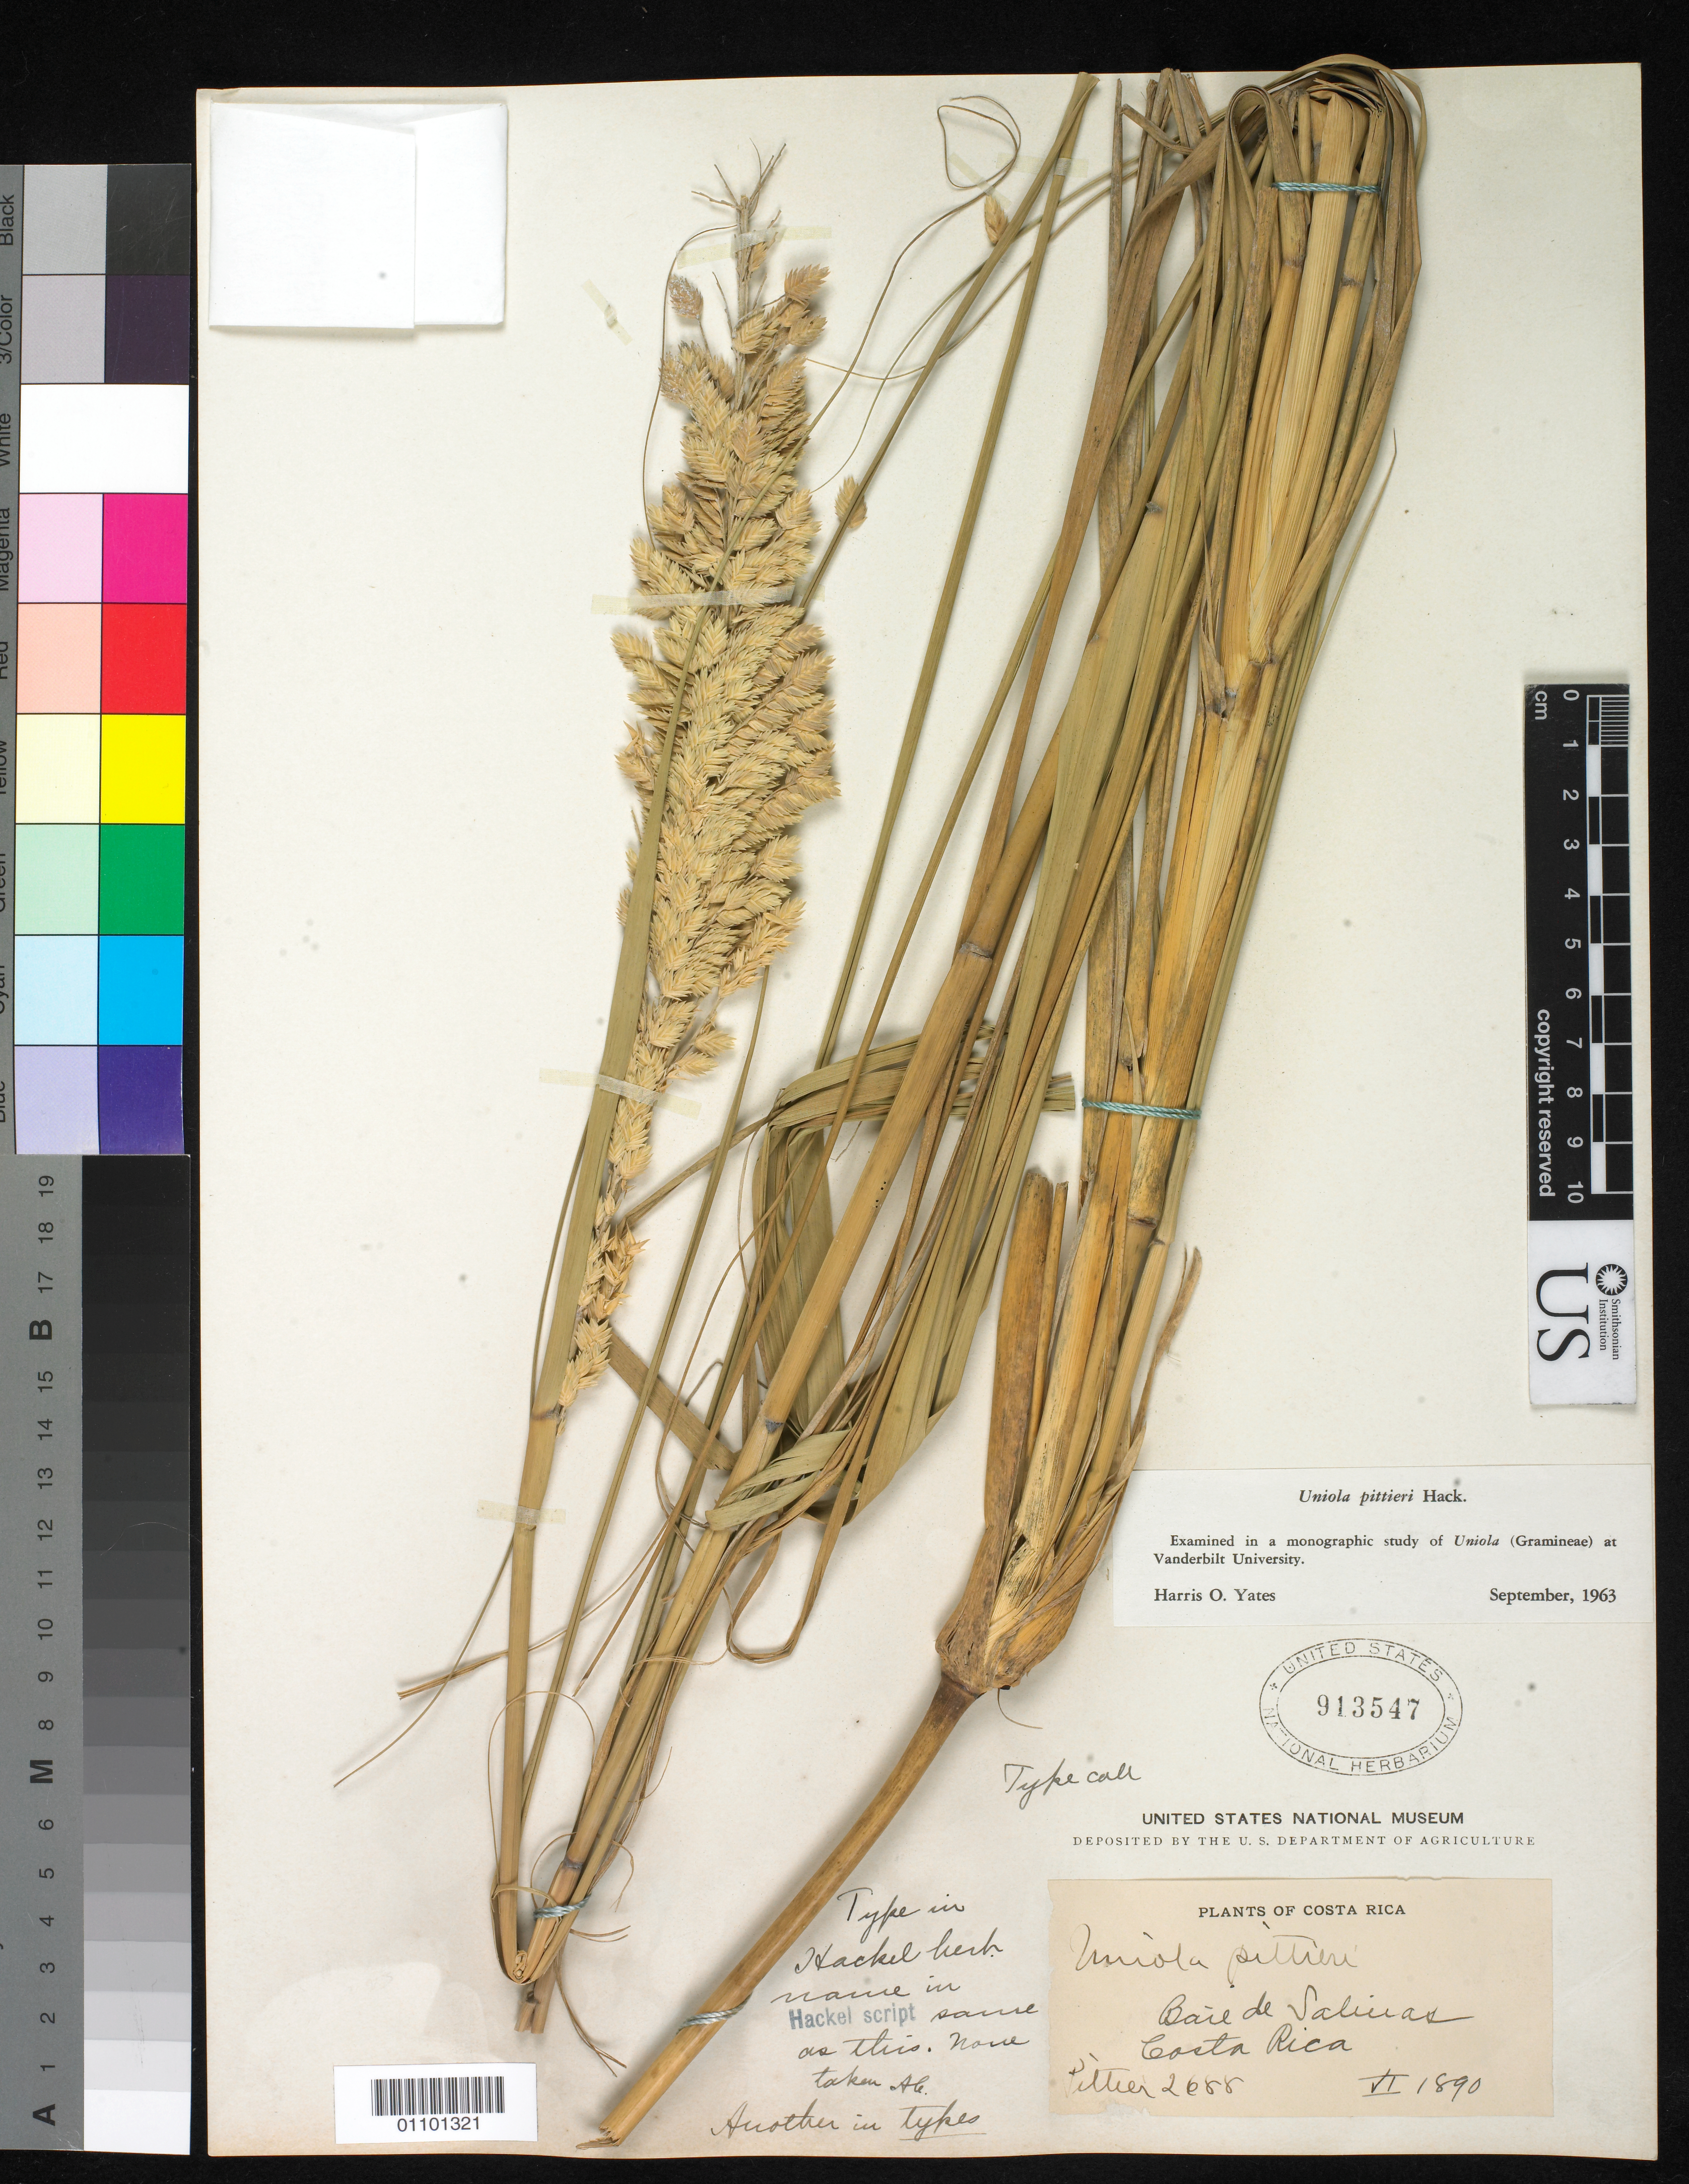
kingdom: Plantae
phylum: Tracheophyta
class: Liliopsida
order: Poales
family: Poaceae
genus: Uniola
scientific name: Uniola pittieri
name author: Hack.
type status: Isolectotype; Isosyntype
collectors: H. F. Pittier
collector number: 2688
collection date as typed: Jun 1890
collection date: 1890-06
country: Costa Rica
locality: Bay of Salinas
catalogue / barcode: US 913547